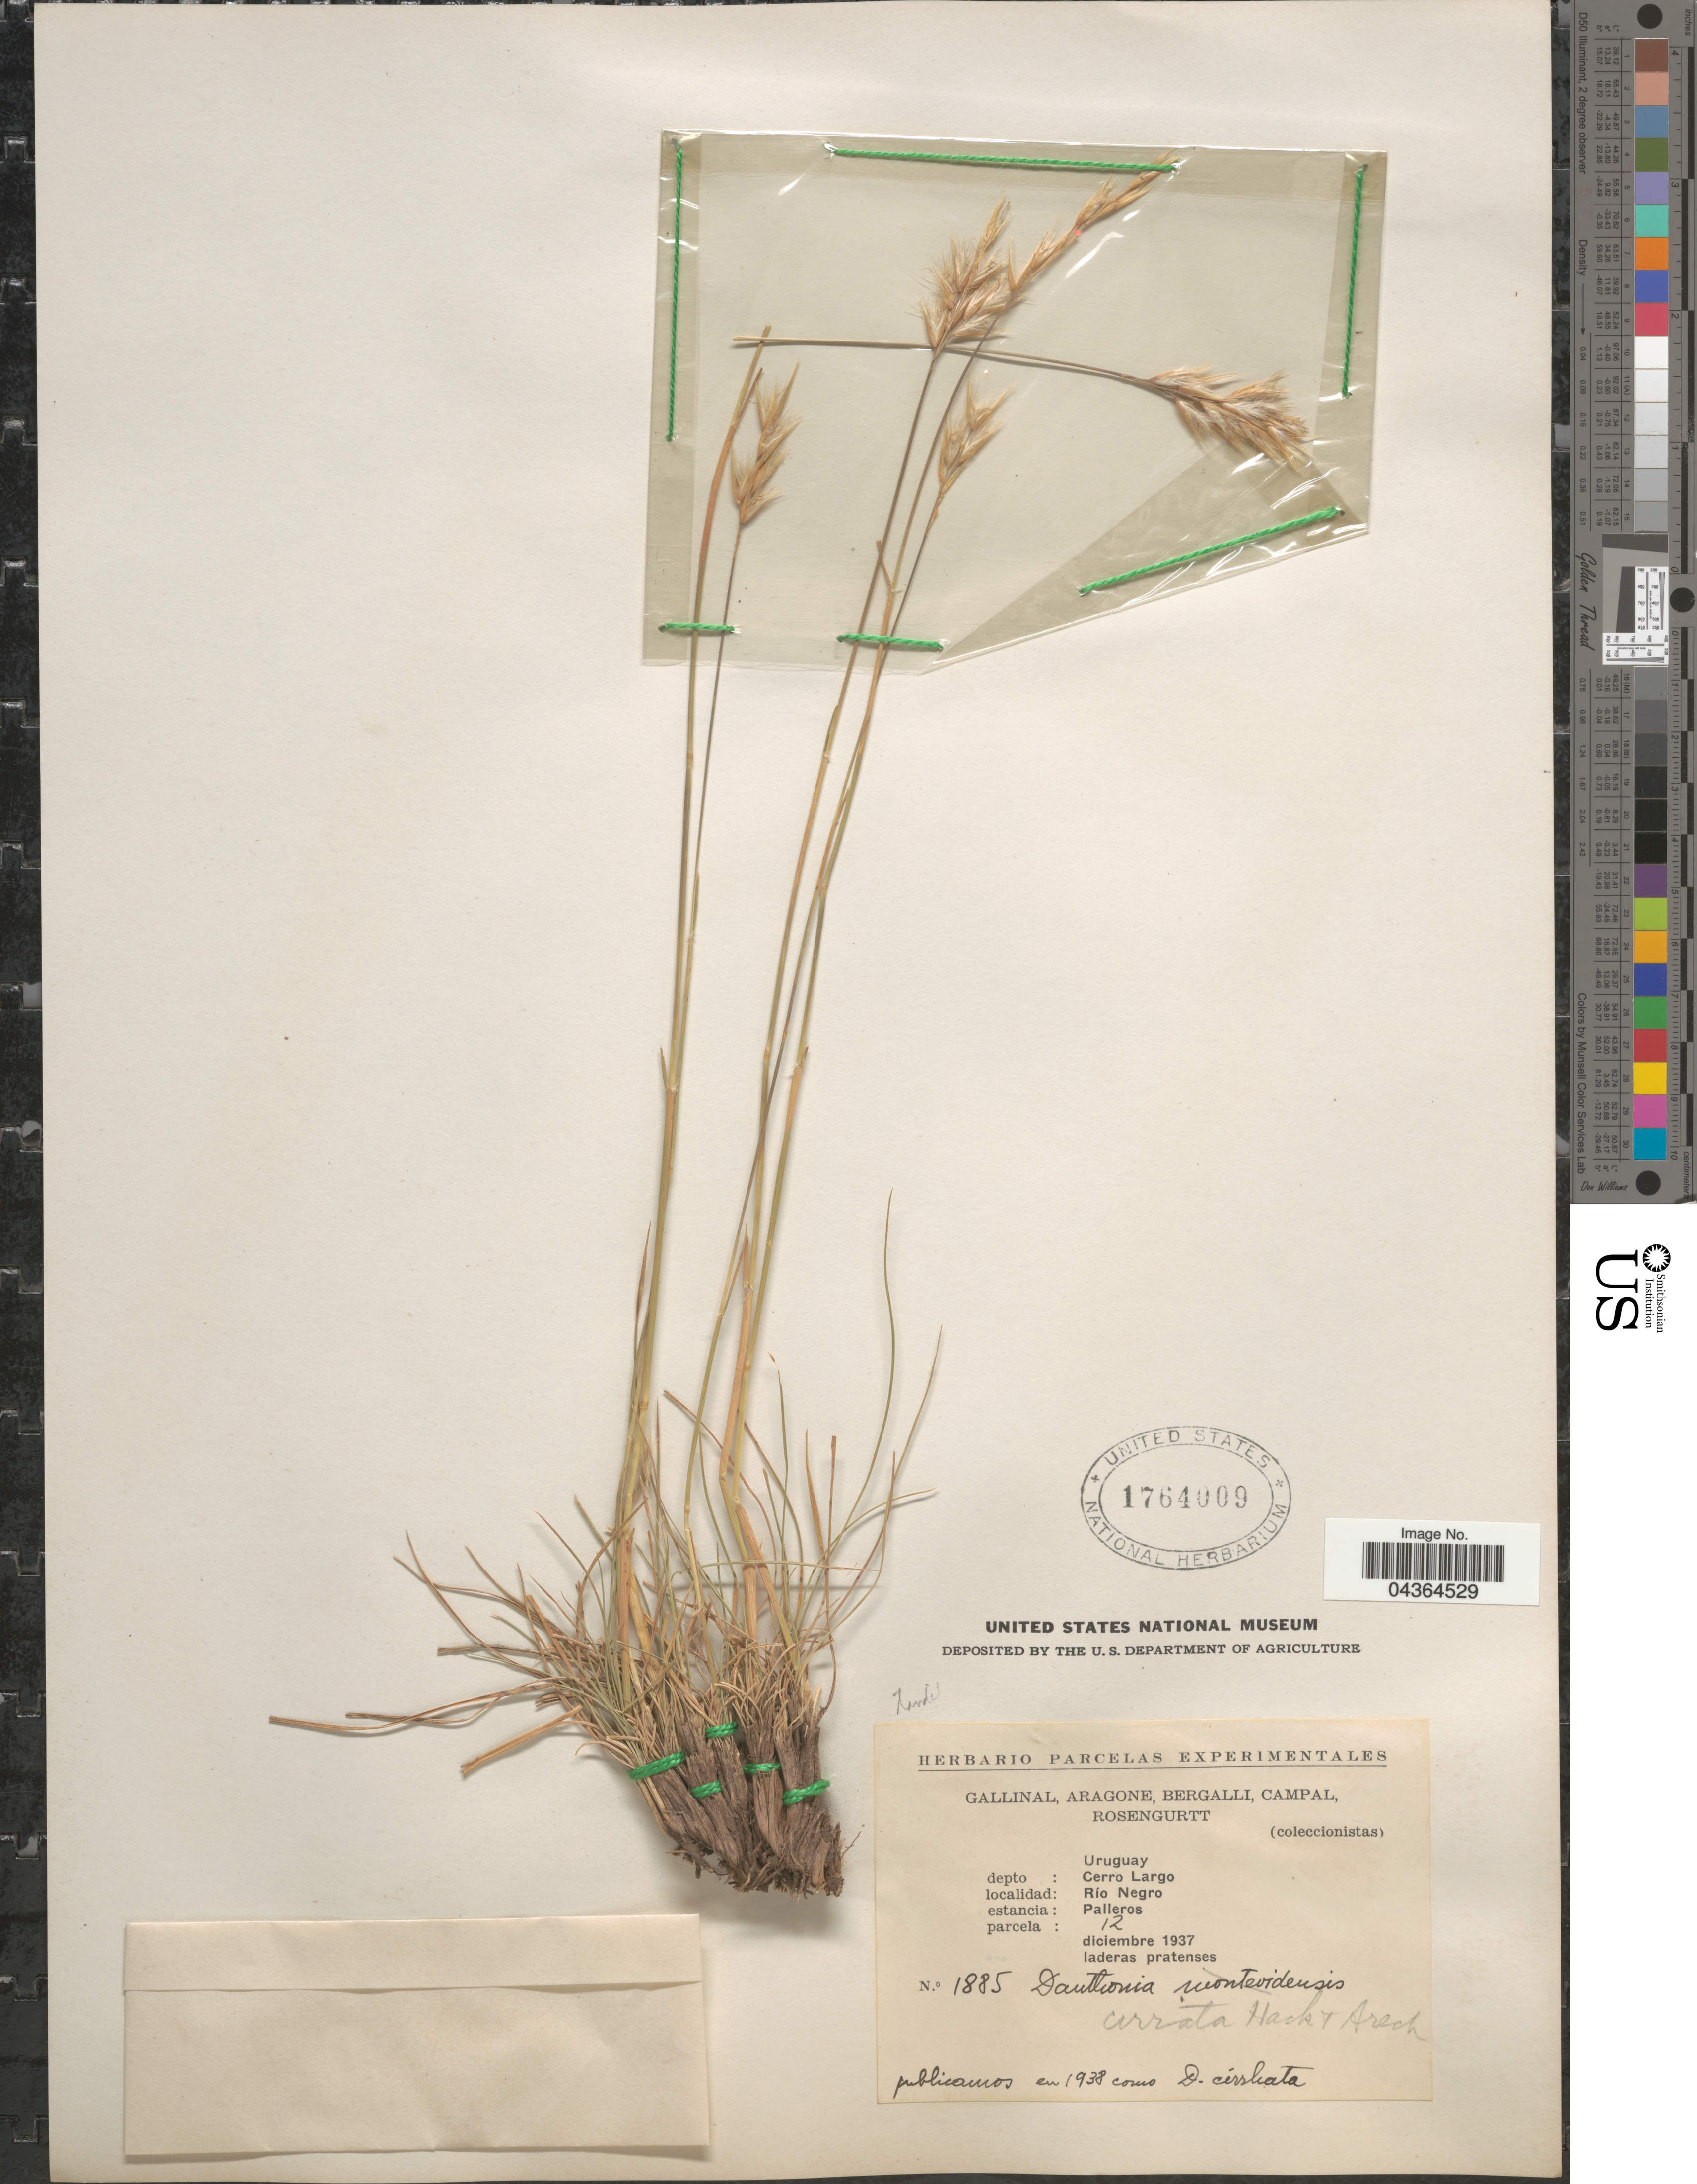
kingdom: Plantae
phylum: Tracheophyta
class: Liliopsida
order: Poales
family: Poaceae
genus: Danthonia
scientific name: Danthonia cirrata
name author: Hack. & Arechav.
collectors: -. Gallinal, -- Aragone, -- Bergalli, -- Campal & Rosengurtt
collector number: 1885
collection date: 1937-12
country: Uruguay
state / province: Cerro Largo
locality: Depto: Cerro Largo. Río Negro. Estancia: Palleros. Parcela: 12.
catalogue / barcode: US 1764009